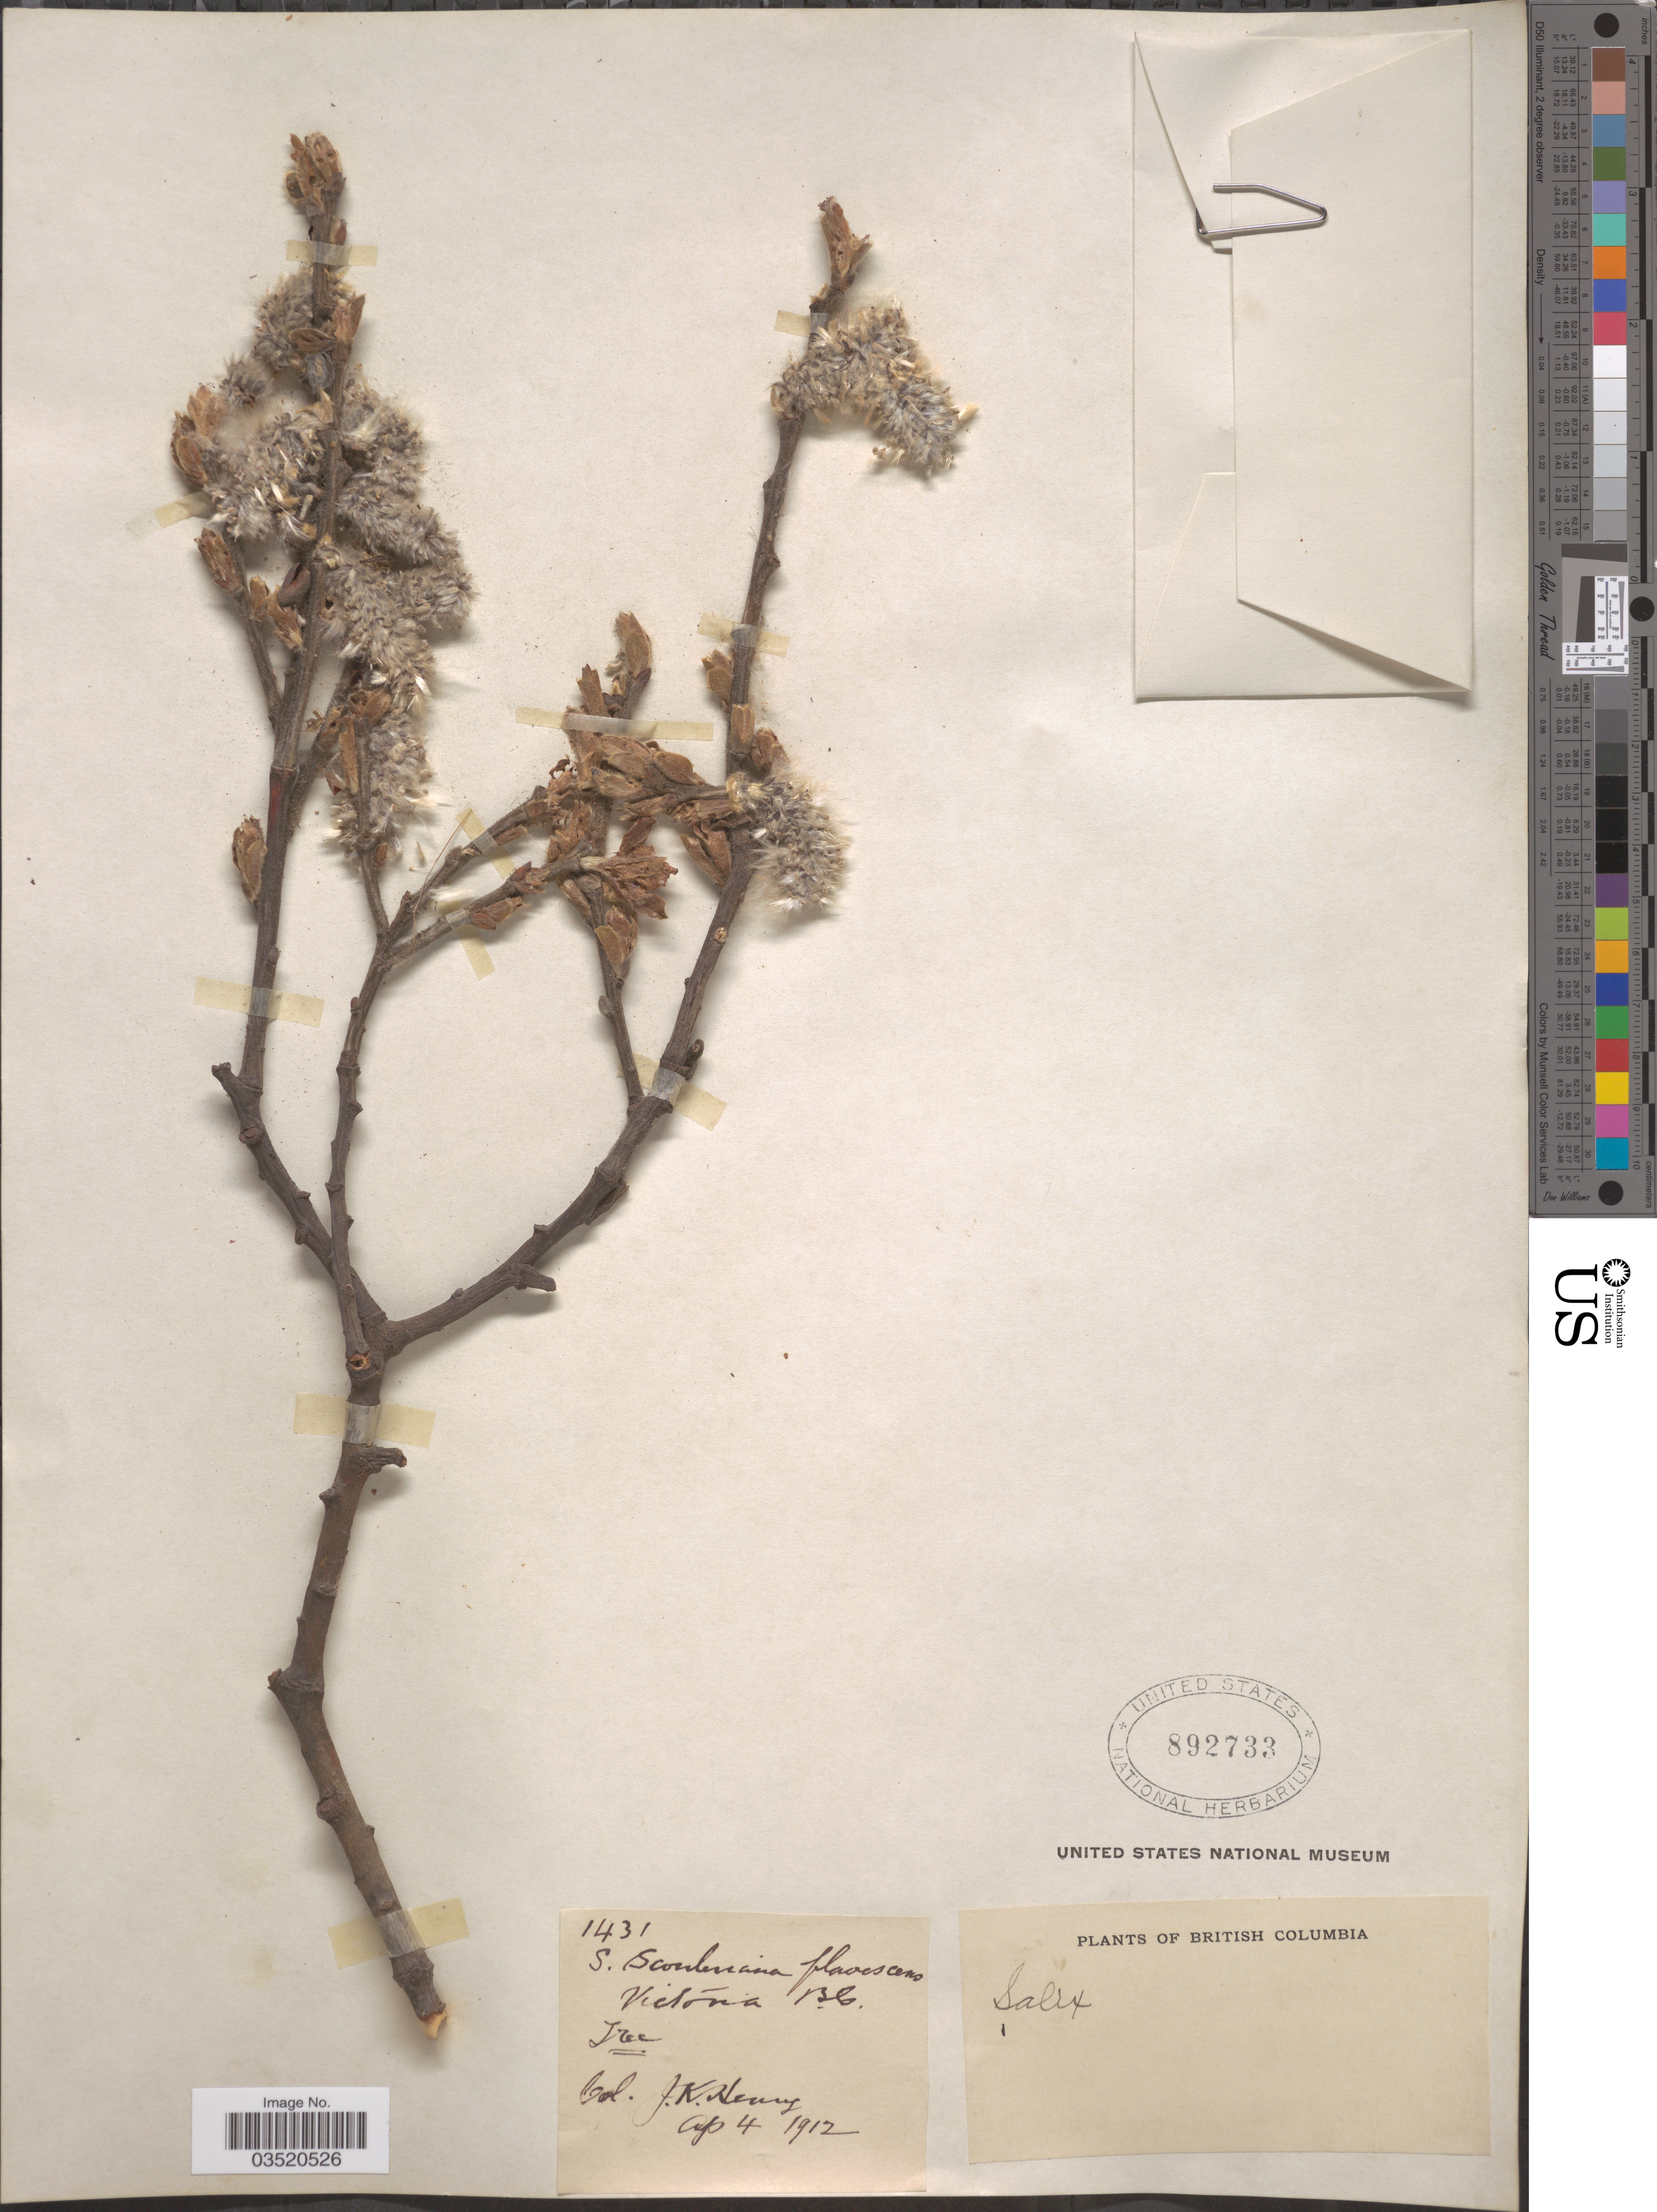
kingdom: Plantae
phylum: Tracheophyta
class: Magnoliopsida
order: Malpighiales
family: Salicaceae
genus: Salix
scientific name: Salix scouleriana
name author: Barratt ex Hook.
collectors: J. K. Henry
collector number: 1431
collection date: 1912-04-04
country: Canada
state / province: British Columbia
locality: Victoria.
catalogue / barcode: US 892733